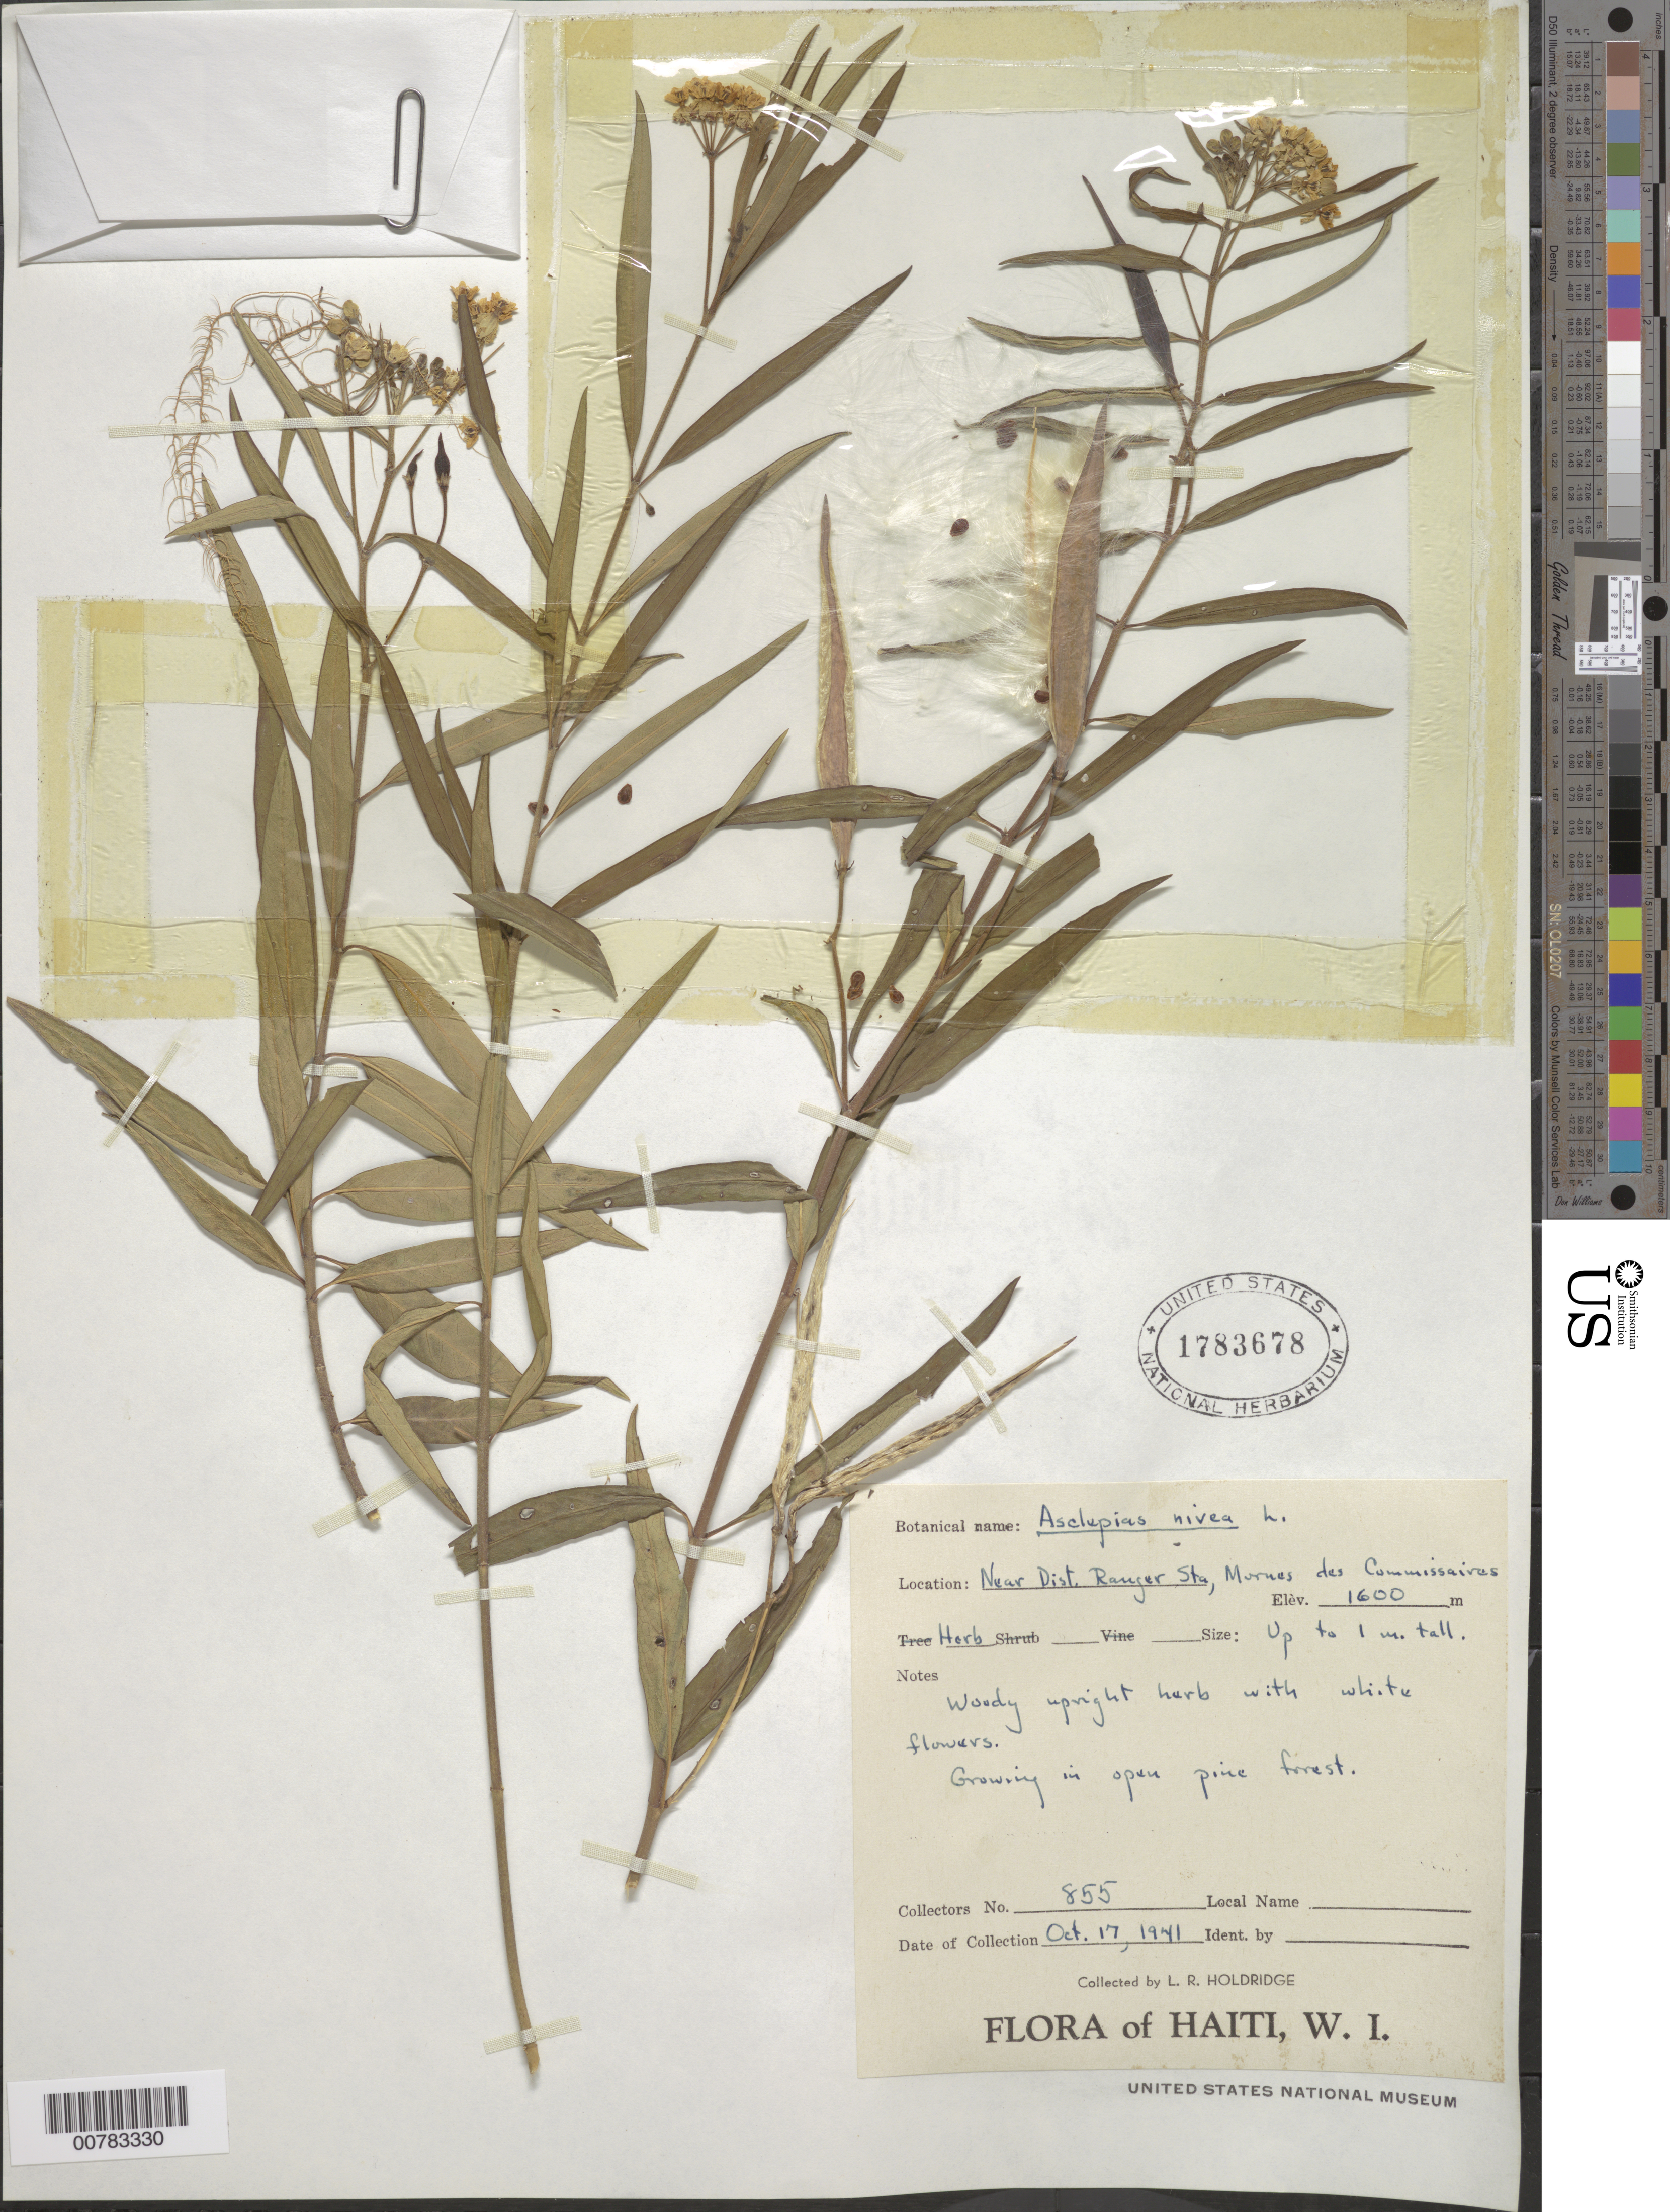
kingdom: Plantae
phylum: Tracheophyta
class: Magnoliopsida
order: Gentianales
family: Apocynaceae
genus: Asclepias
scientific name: Asclepias nivea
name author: L.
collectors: L. Holdridge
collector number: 855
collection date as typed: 17 Oct 1941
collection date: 1941-10-17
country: Haiti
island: Hispaniola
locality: Mornes des Commissaires, near Dist. Rauger Sta.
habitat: Growing in open forest.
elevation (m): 1600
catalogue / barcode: US 1783678